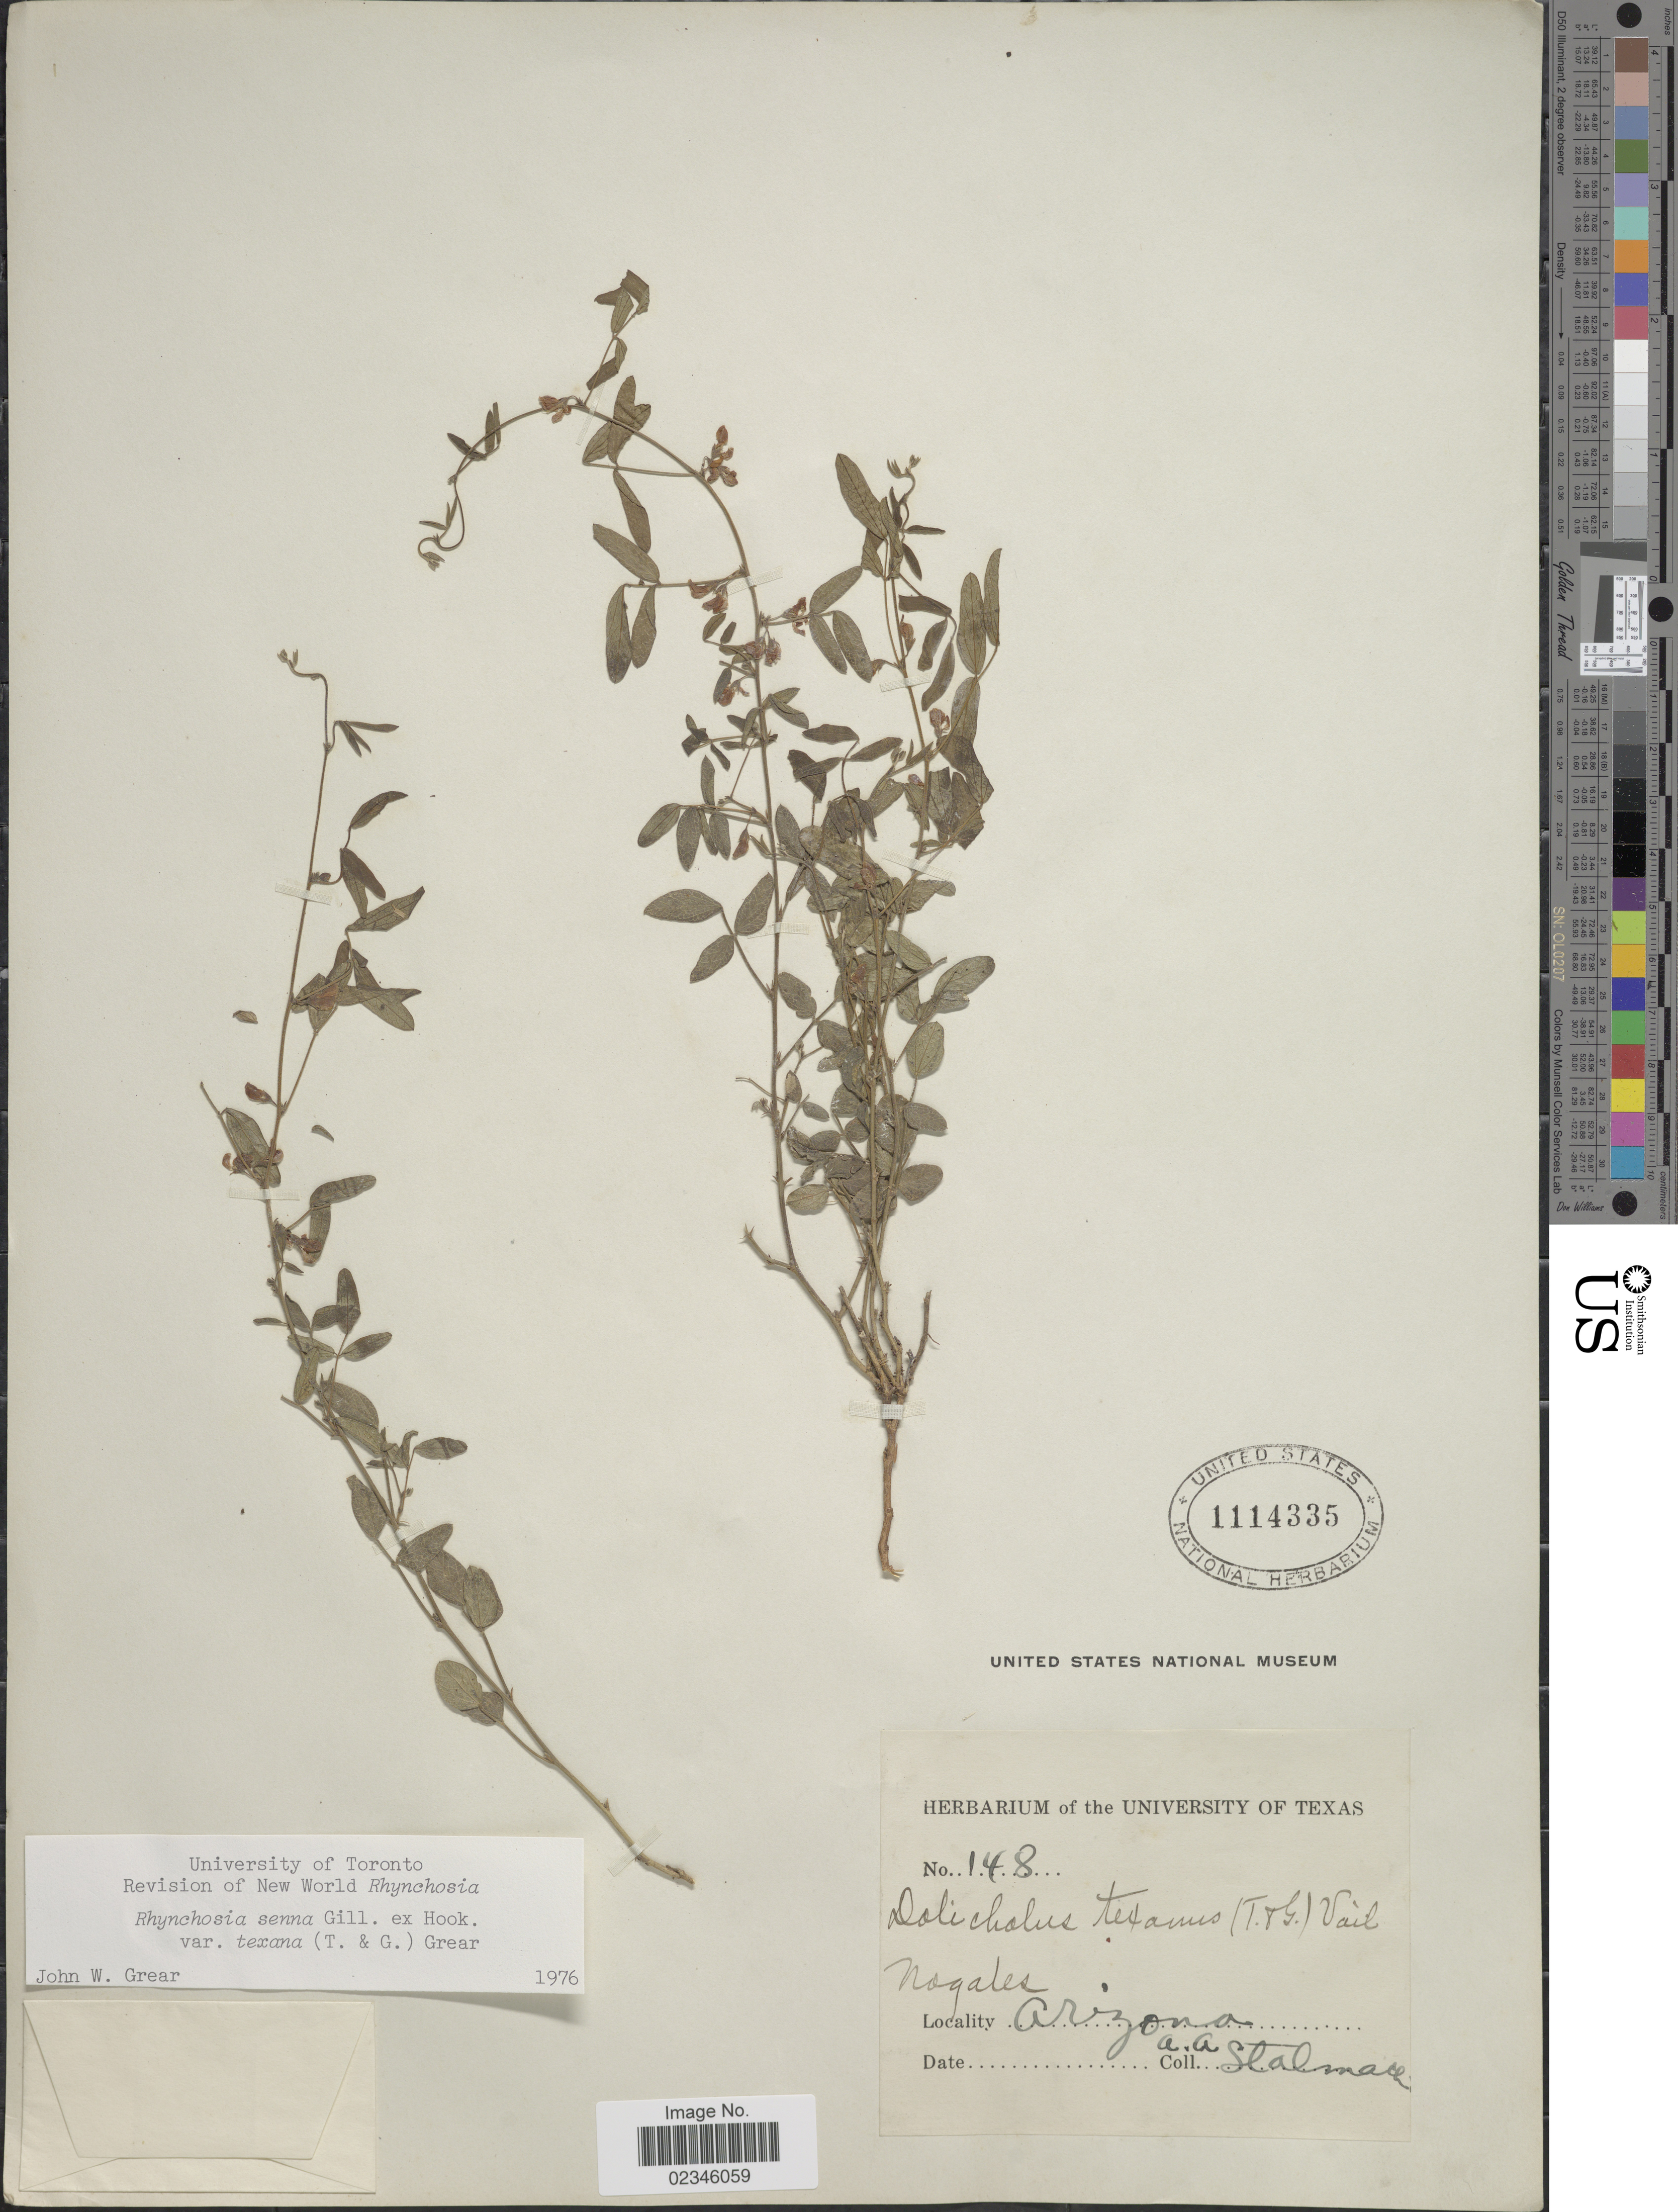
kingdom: Plantae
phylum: Tracheophyta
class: Magnoliopsida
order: Fabales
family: Fabaceae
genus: Rhynchosia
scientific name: Rhynchosia senna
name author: Gillies ex Hook.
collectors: A. Stalmach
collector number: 148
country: United States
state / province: Arizona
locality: Nogales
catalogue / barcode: US 1114335